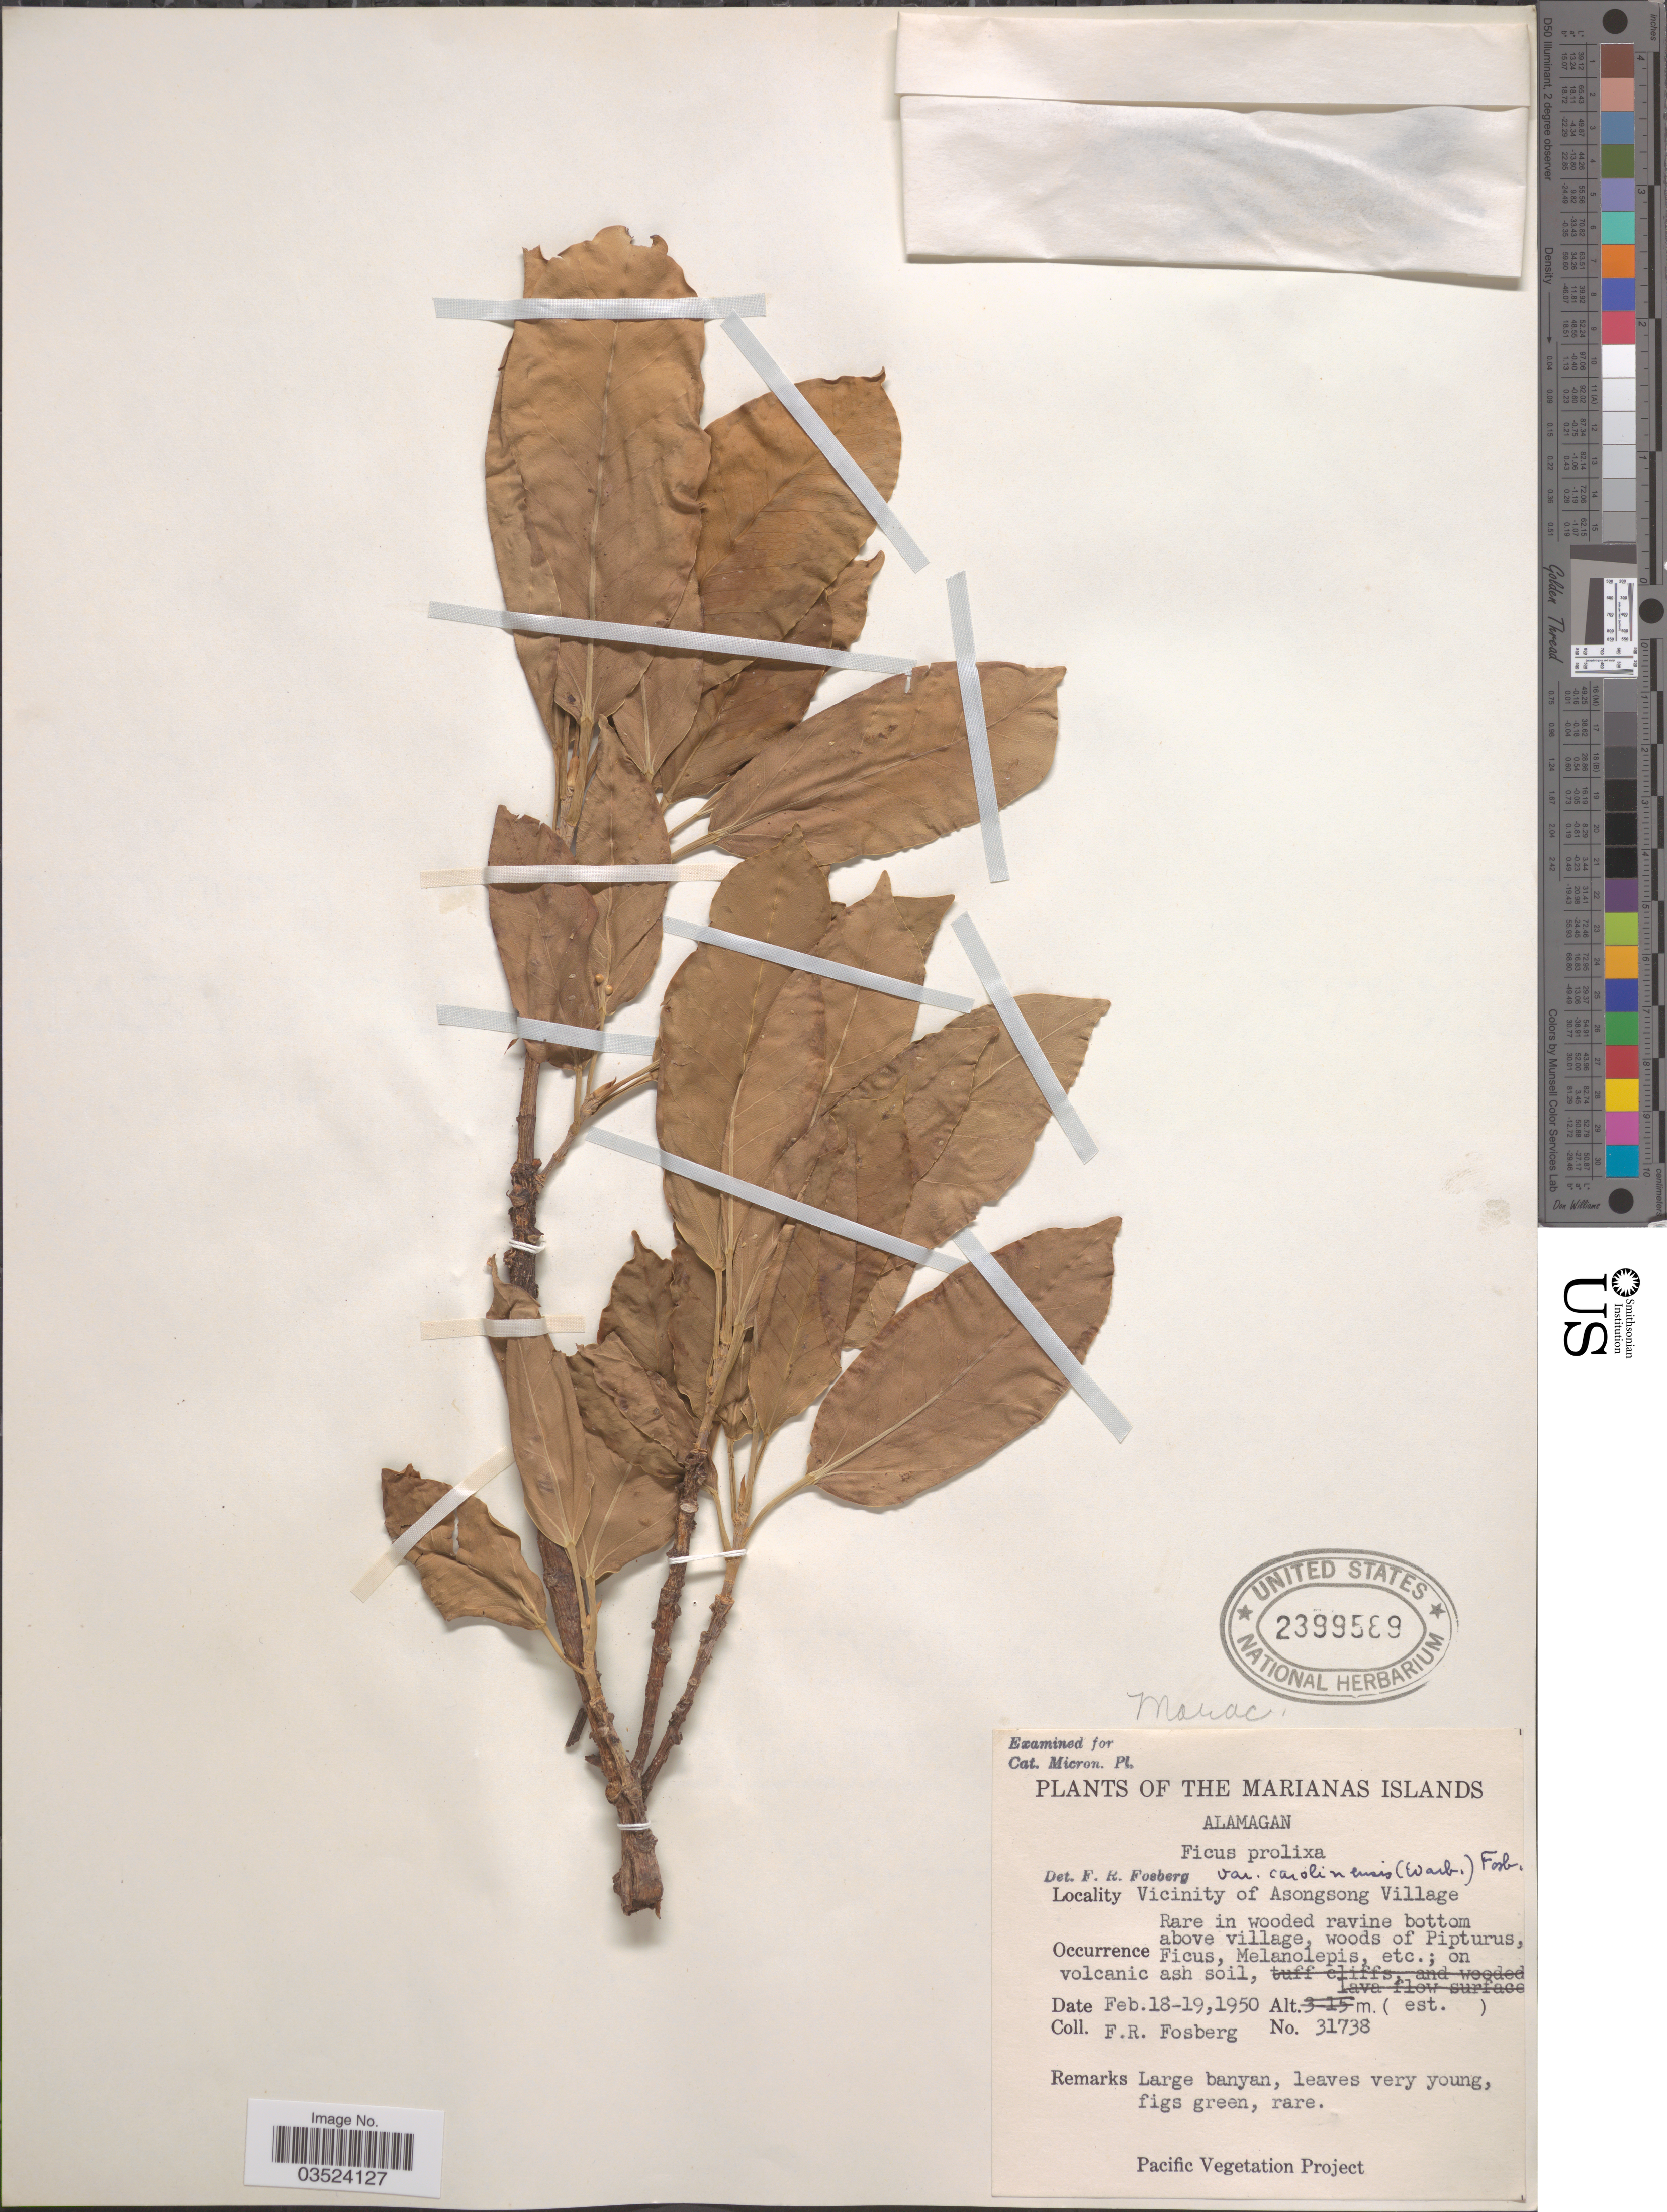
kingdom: Plantae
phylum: Tracheophyta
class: Magnoliopsida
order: Rosales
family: Moraceae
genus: Ficus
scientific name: Ficus prolixa var. carolinensis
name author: (Warb.) Fosberg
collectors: F. R. Fosberg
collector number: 31738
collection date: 1950-02-18/1950-02-19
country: Northern Mariana Islands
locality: The Marianas Islands. Alamagan. Vicinity of Asongsong Village.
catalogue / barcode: US 2399589